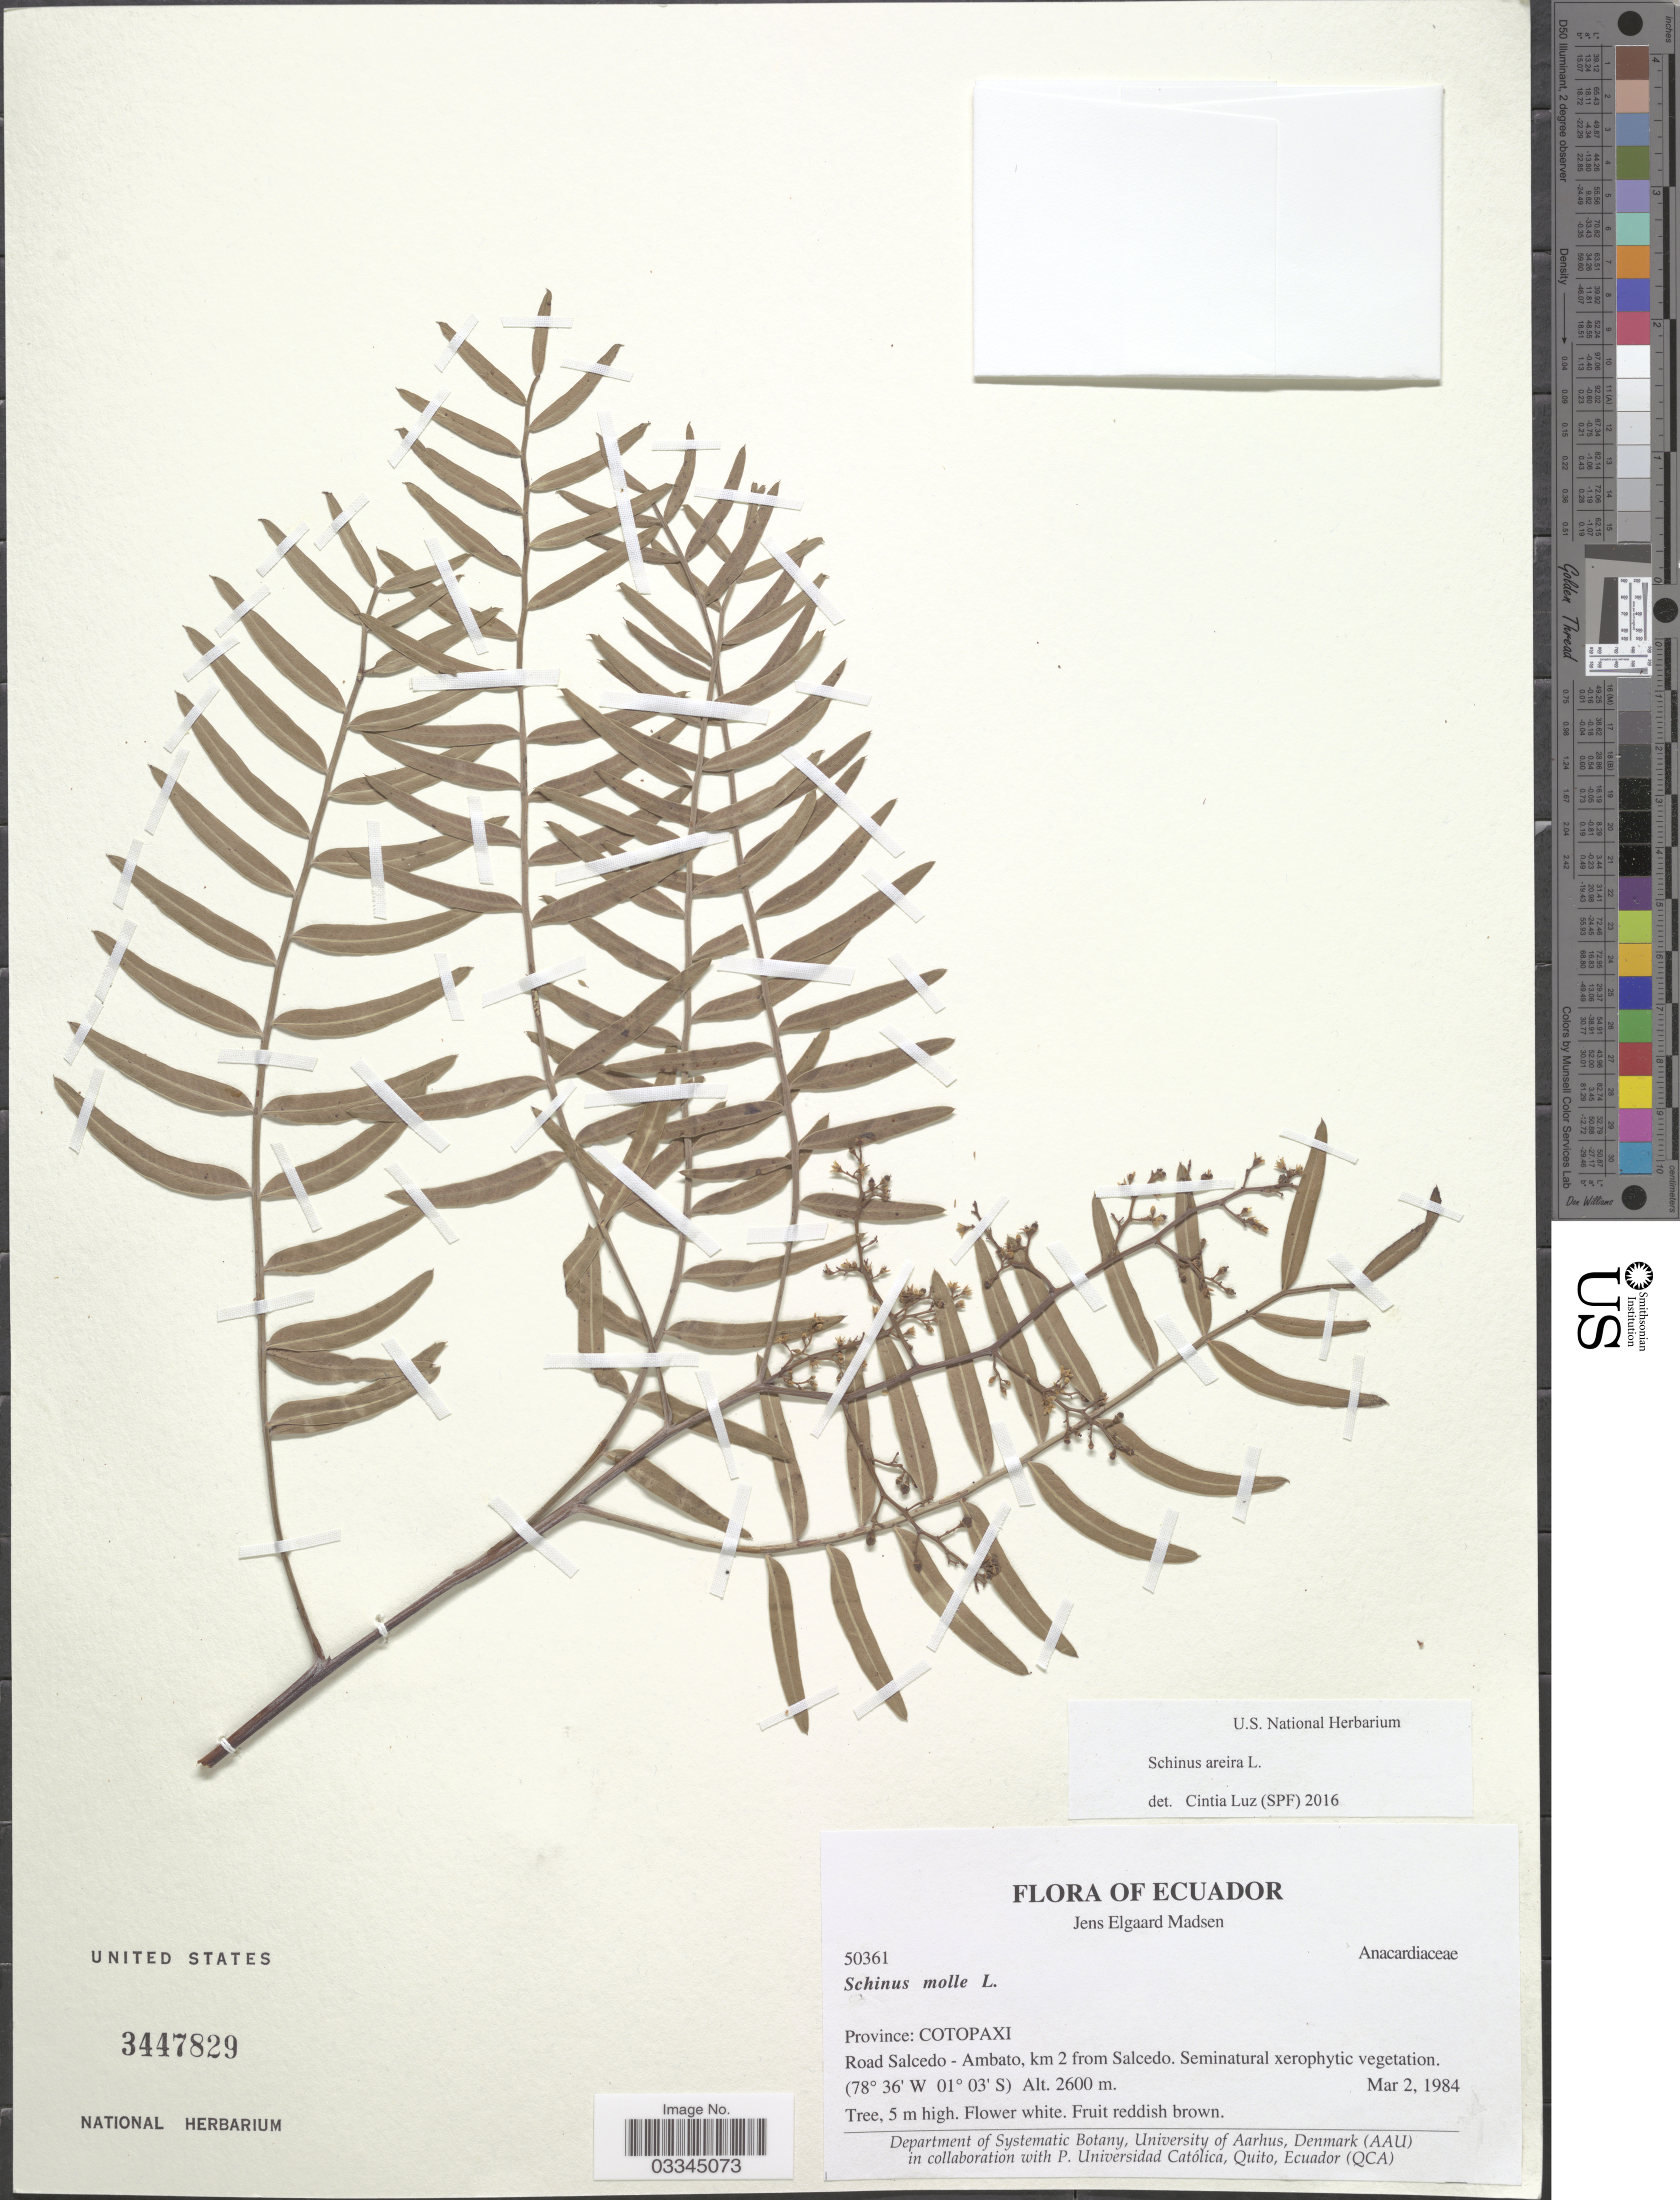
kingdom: Plantae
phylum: Tracheophyta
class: Magnoliopsida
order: Sapindales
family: Anacardiaceae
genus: Schinus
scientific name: Schinus areira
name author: L.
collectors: J. E. Madsen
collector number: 50361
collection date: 1984-03-02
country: Ecuador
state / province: Cotopaxi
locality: Road Salcedo - Ambato, km 2 from Salcedo.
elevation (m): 2600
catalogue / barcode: US 3447829